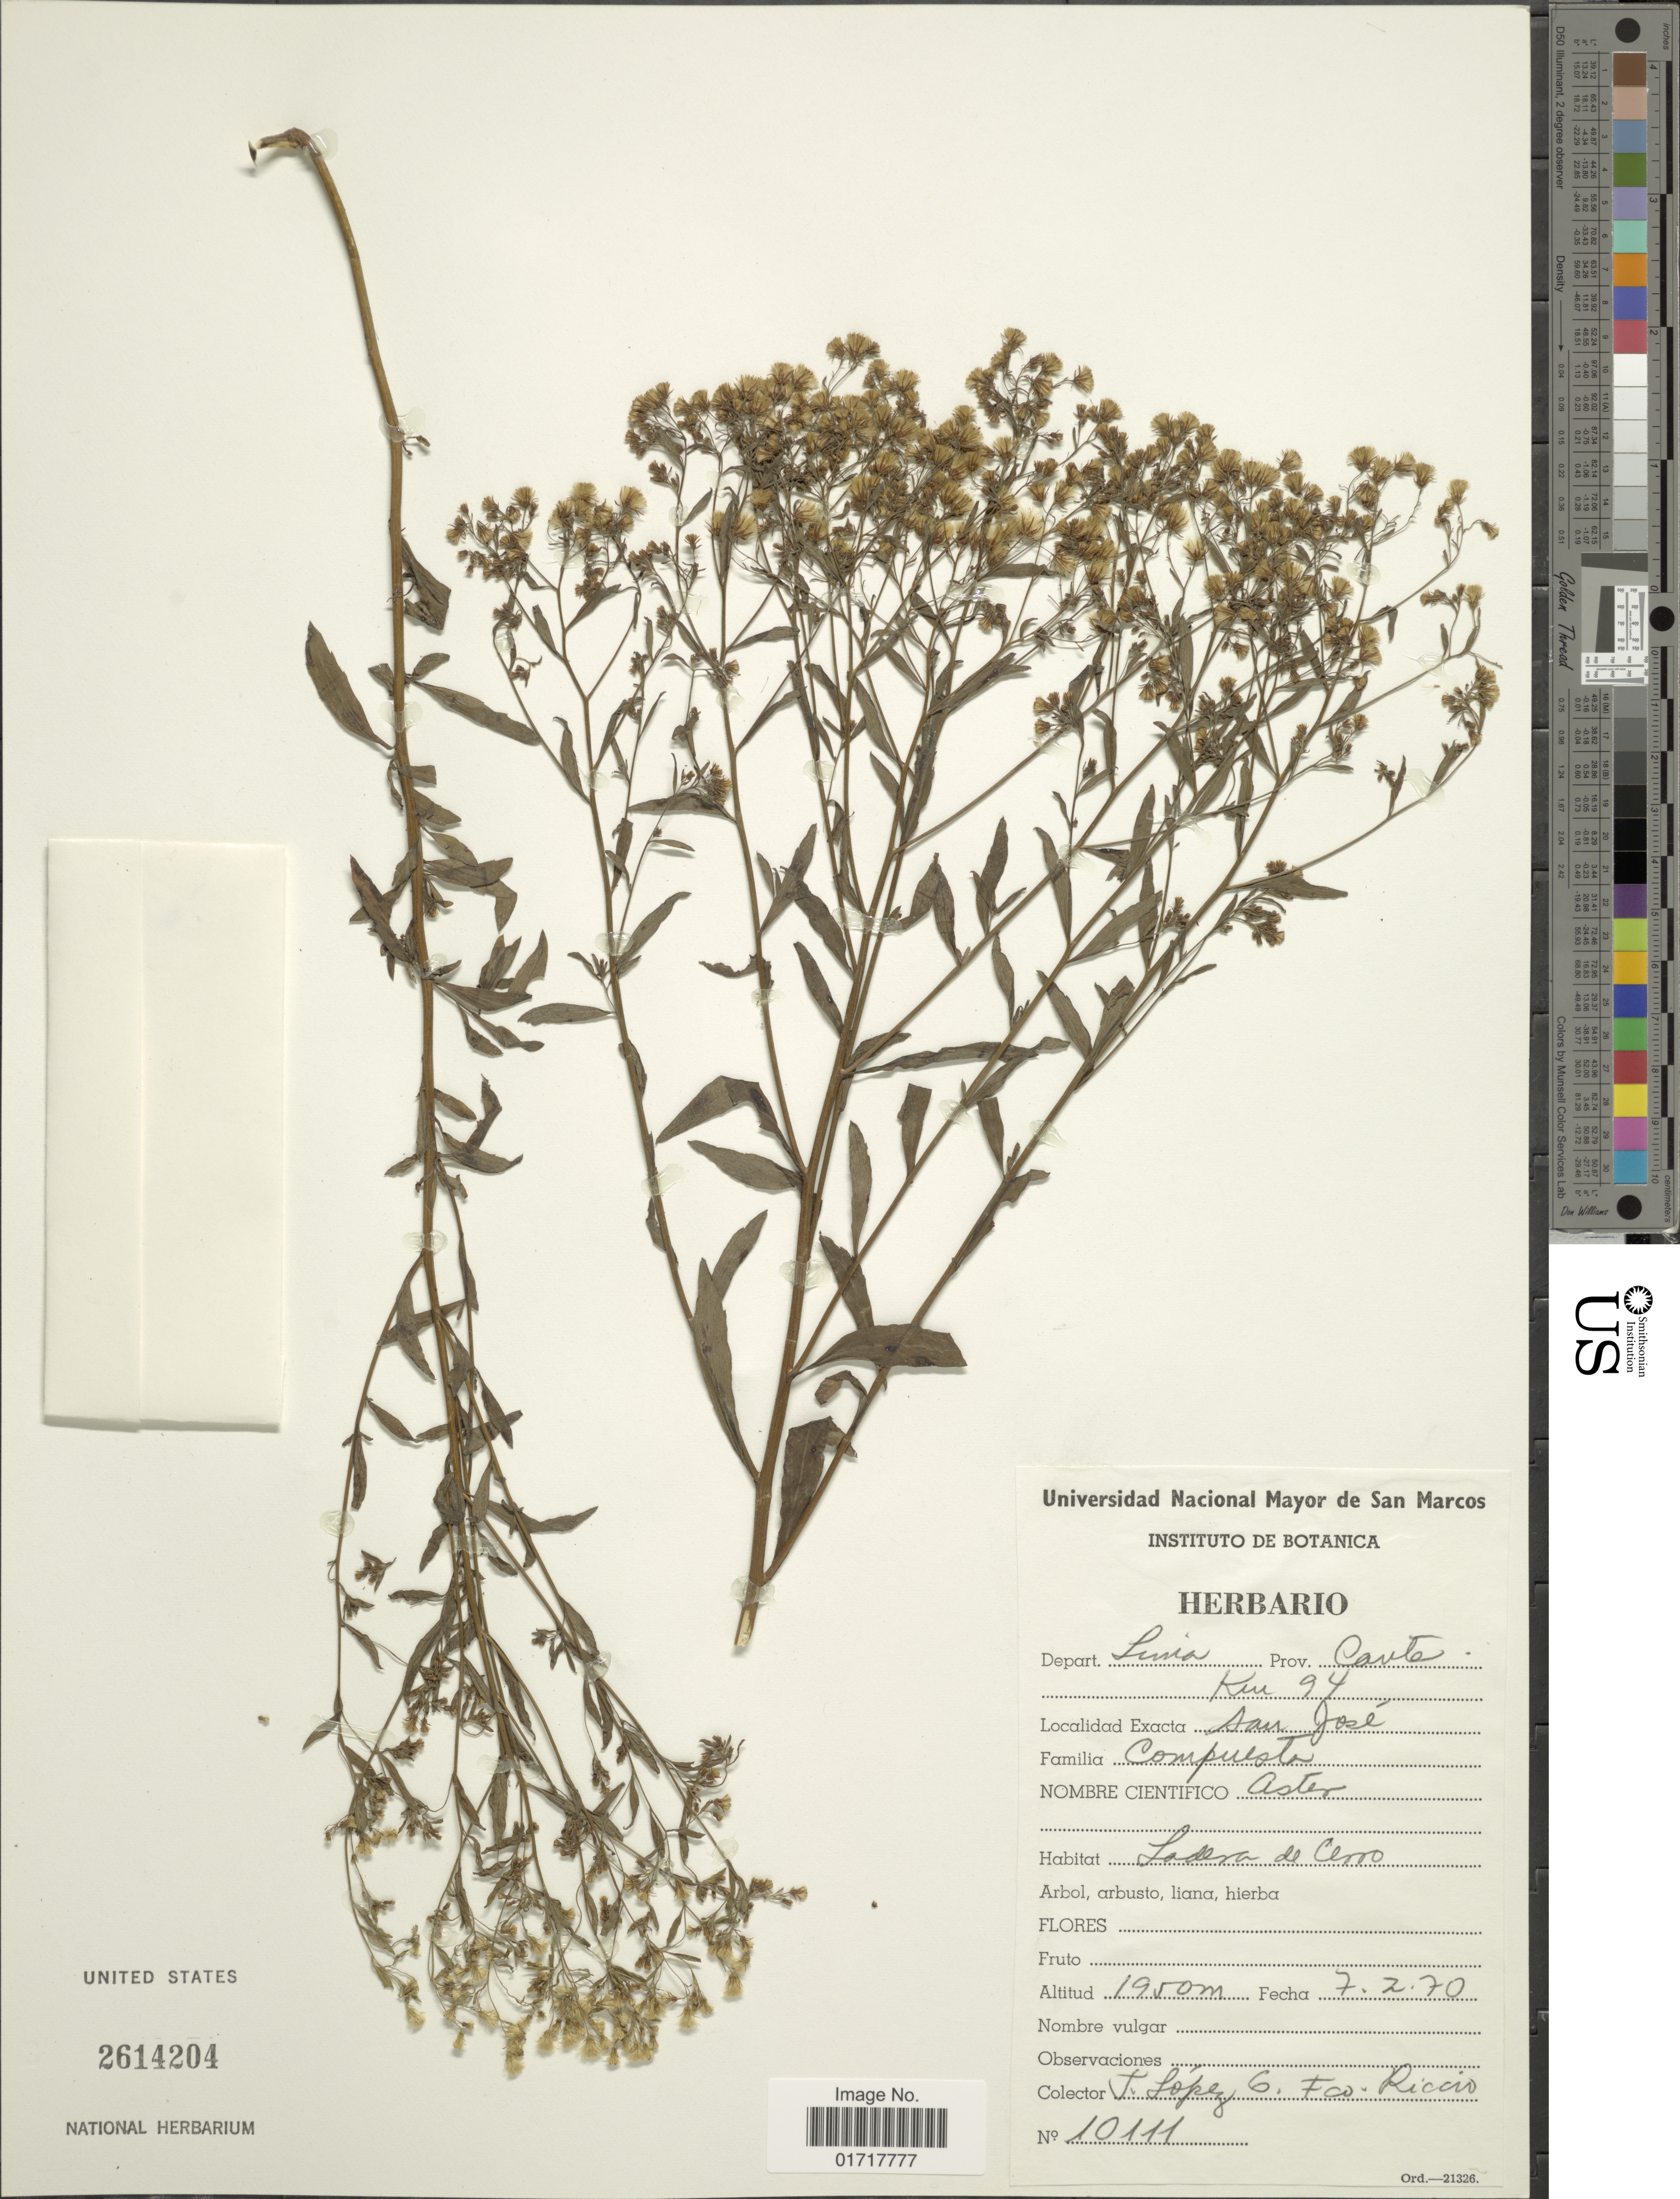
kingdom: Plantae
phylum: Tracheophyta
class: Magnoliopsida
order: Asterales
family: Asteraceae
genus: Conyza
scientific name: Conyza sp.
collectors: J. Lopez & F. Riccio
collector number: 10111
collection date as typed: Transcribed d/m/y: 7/2/70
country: Peru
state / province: Lima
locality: San José, km.94, Prov. Canta, Depart. Lima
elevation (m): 1950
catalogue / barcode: US 2614204